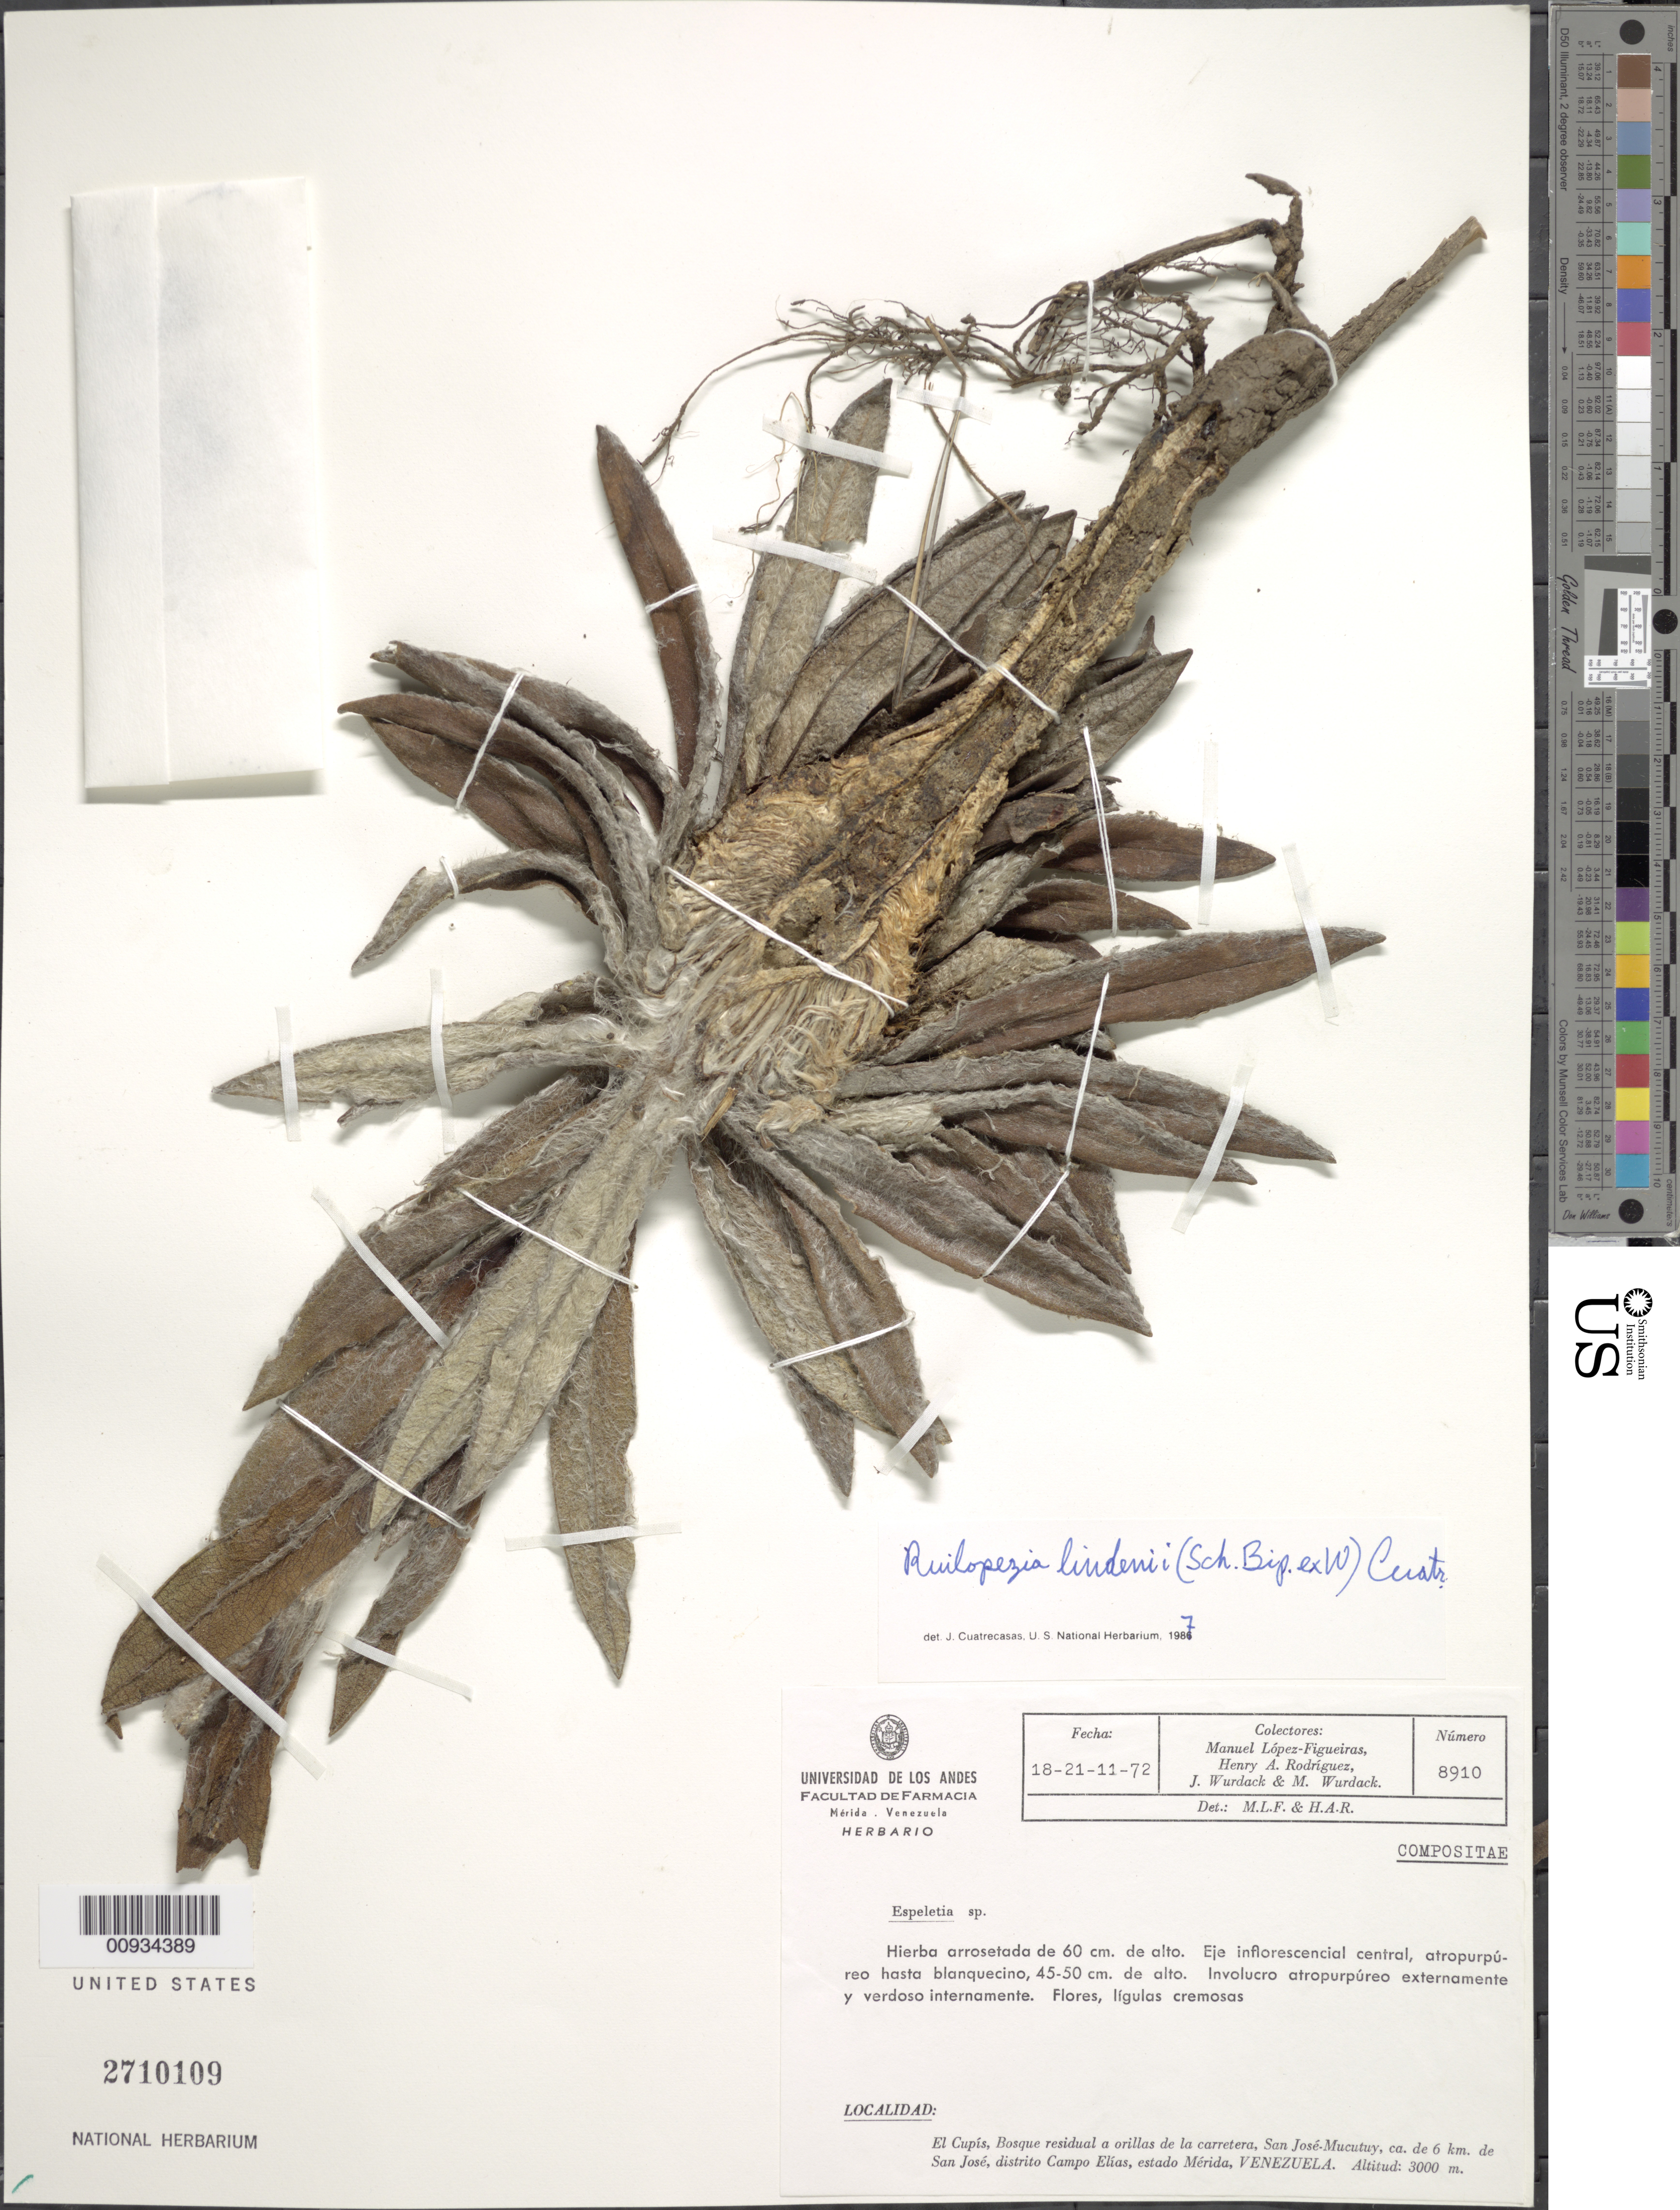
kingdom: Plantae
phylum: Tracheophyta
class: Magnoliopsida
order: Asterales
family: Asteraceae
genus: Ruilopezia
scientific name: Ruilopezia lindenii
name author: (Sch. Bip. ex Wedd.) Cuatrec.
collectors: M. López Figueiras, H. A. Rodriguez, J. J. Wurdack & M. L. Wurdack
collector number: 8910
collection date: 1972-11-18/1972-11-21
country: Venezuela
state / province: Mérida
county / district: Campo Elías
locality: El Cupís, bosque residual a orillas de la carretera SanJosé - Mucutuy, ca. 6 km de San José.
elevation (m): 3000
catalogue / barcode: US 2710109